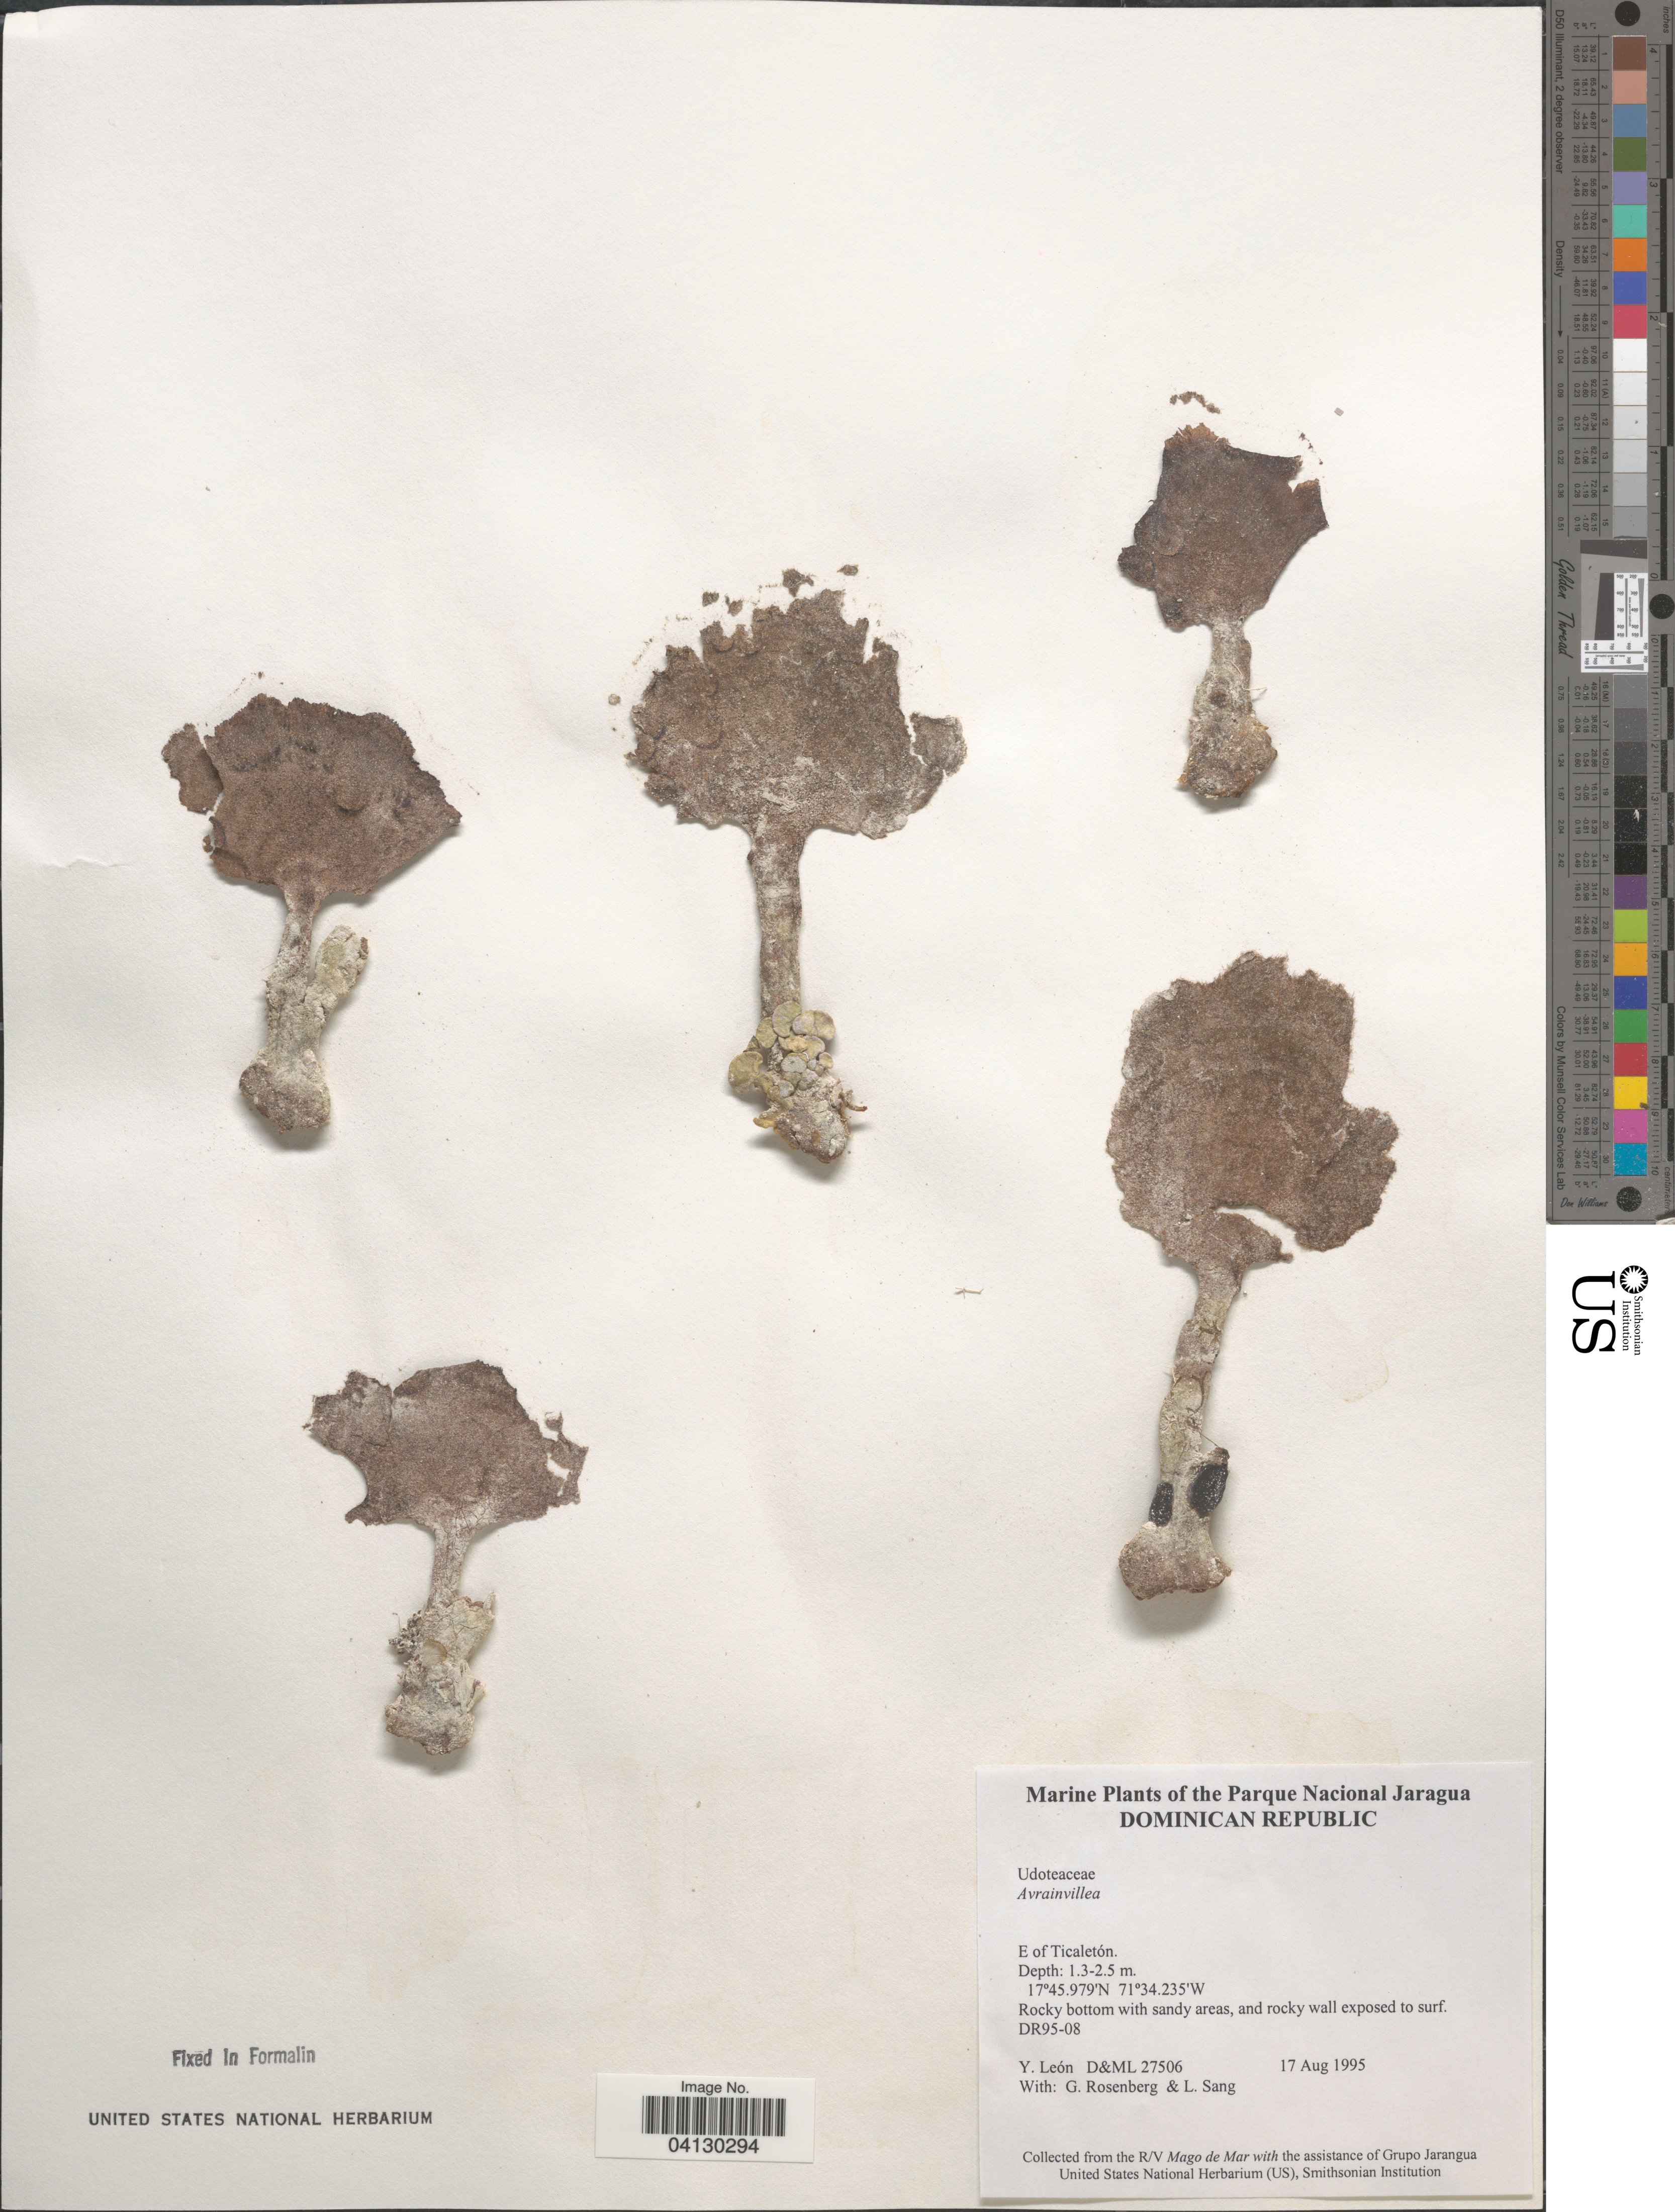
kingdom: Plantae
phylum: Chlorophyta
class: Ulvophyceae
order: Bryopsidales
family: Dichotomosiphonaceae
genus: Avrainvillea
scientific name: Avrainvillea sp.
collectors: Y. León, G. Rosenberg & L. Sang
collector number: D&ML27506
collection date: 1995-08-17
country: Dominican Republic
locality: The Parque Nacional Jaragua. E of Ticaletón.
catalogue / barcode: US 328922